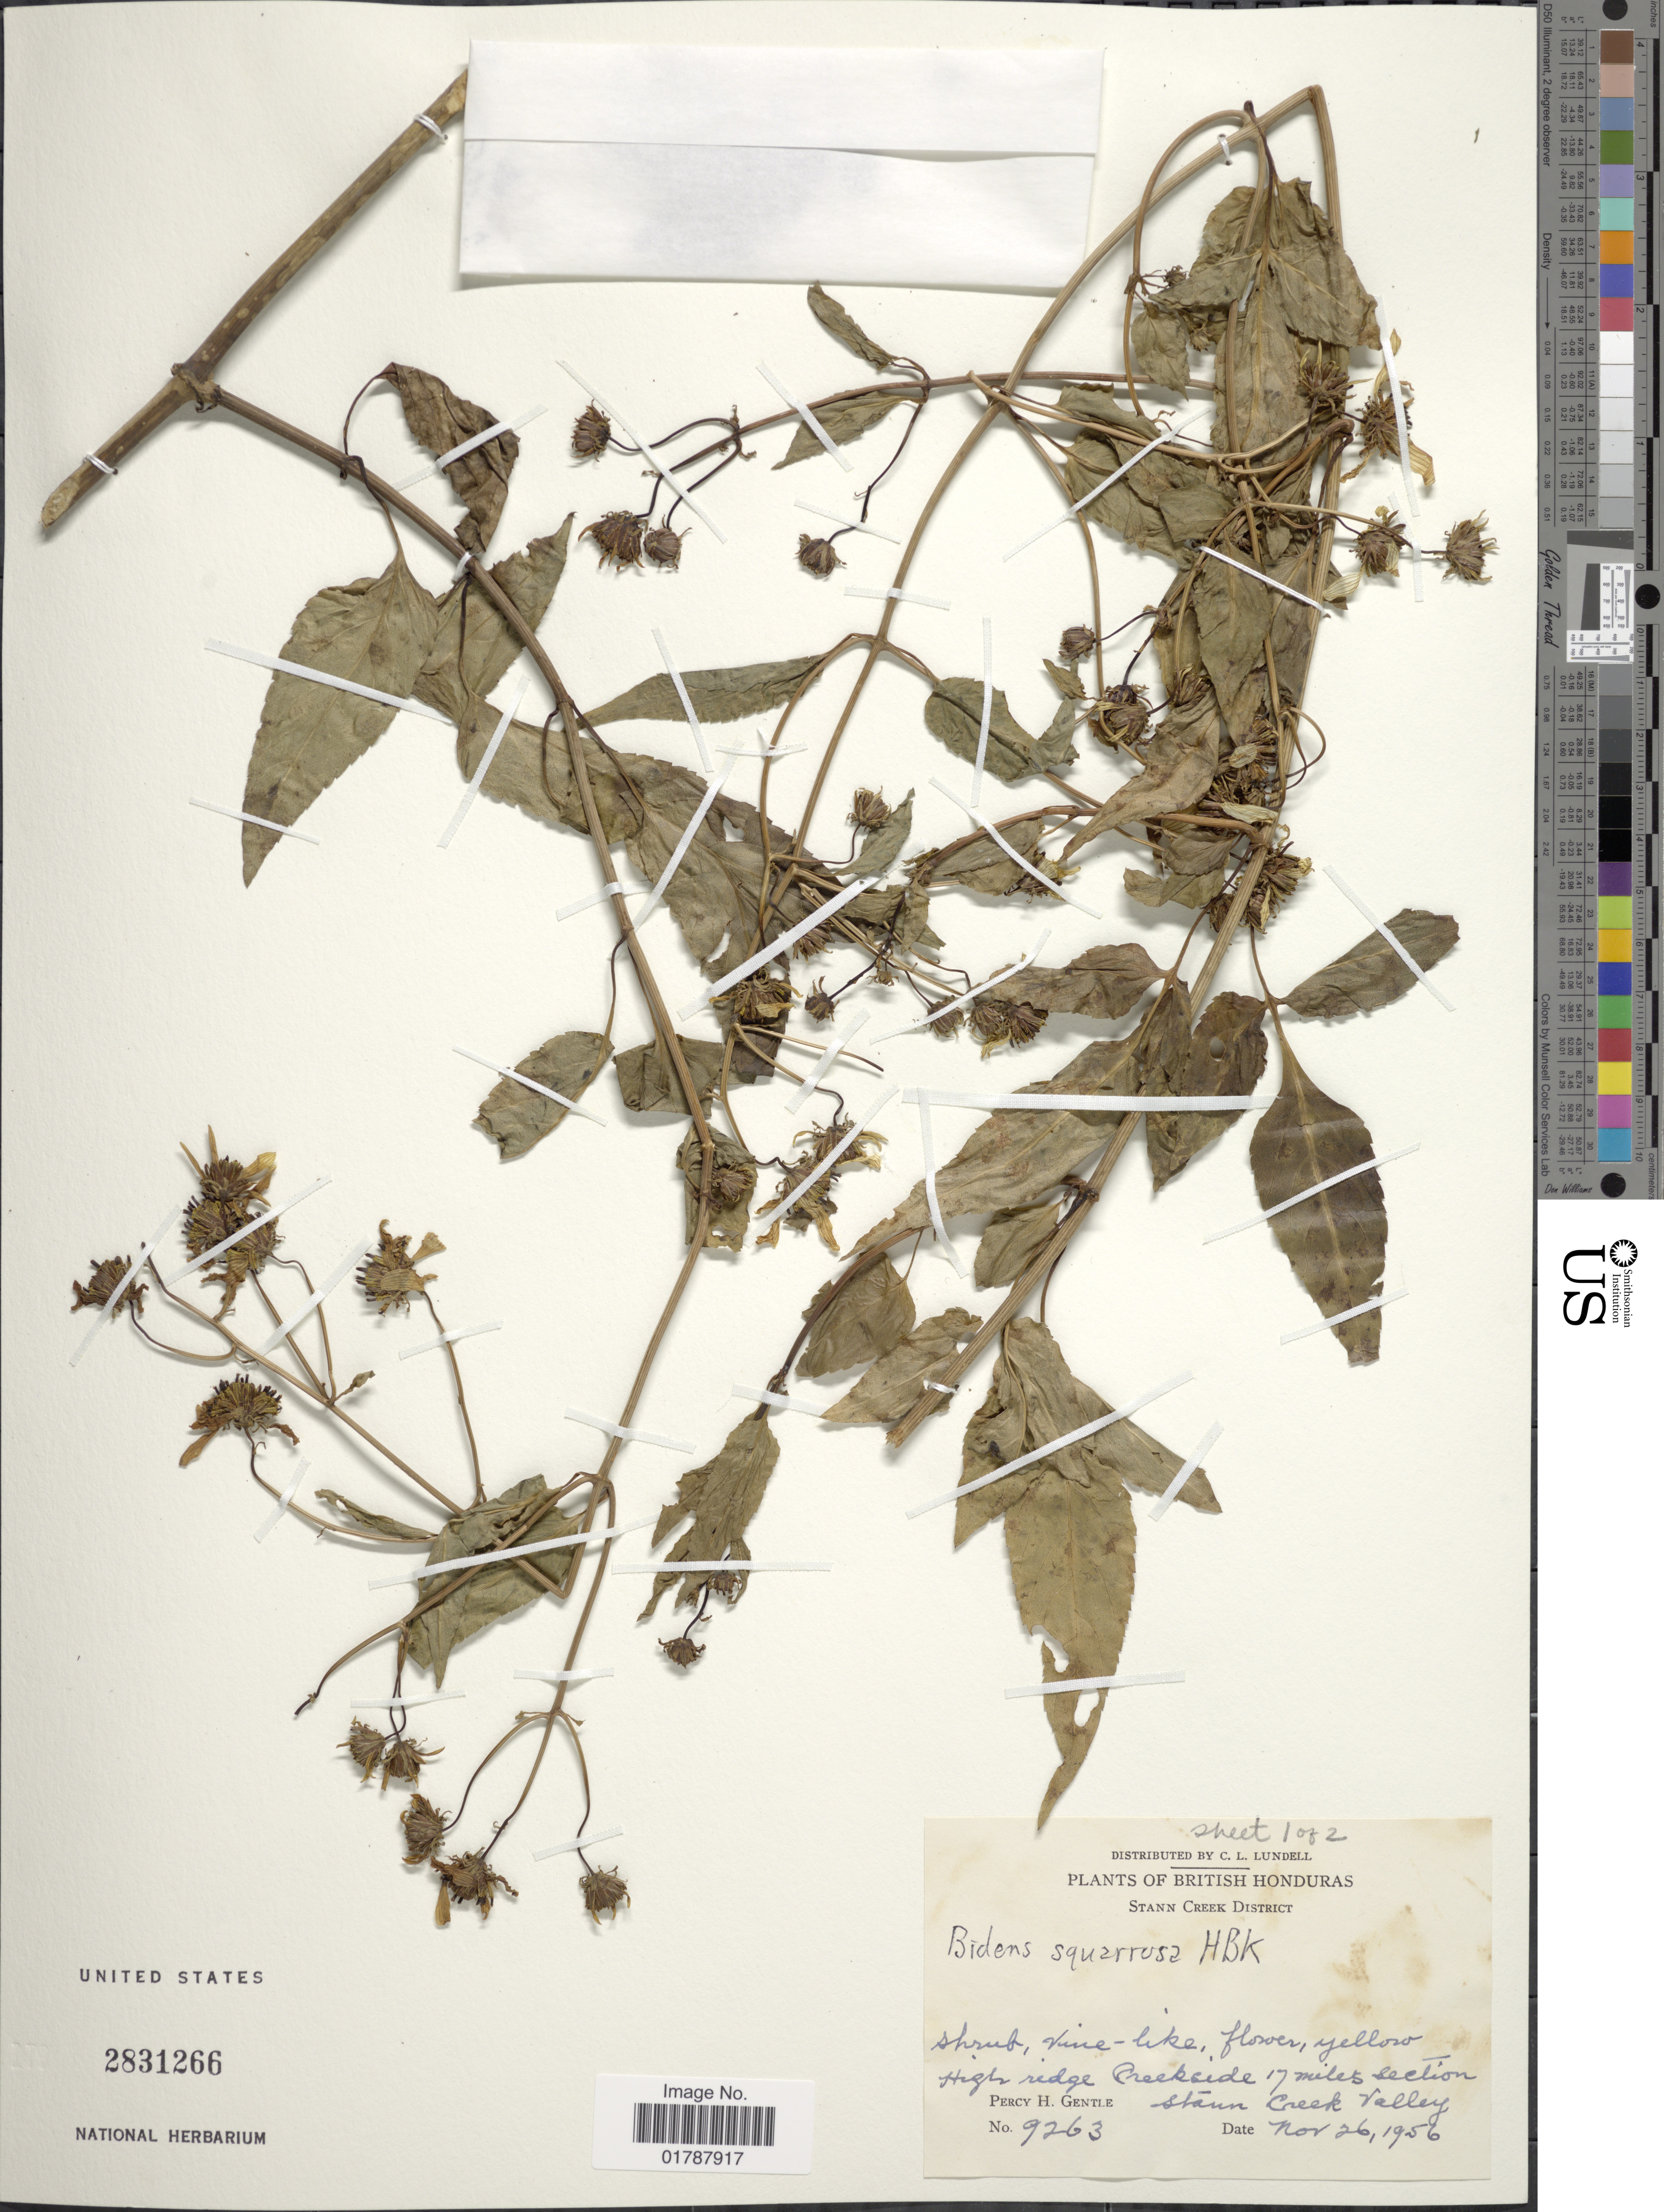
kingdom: Plantae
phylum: Tracheophyta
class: Magnoliopsida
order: Asterales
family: Asteraceae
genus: Bidens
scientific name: Bidens squarrosa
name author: Kunth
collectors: P. H. Gentle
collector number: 9263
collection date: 1956-11-26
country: Belize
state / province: Stann Creek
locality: British Honduras, Stann Creek, High ridge Creekside 17 miles section, Stan Creek Valley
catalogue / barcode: US 2831266